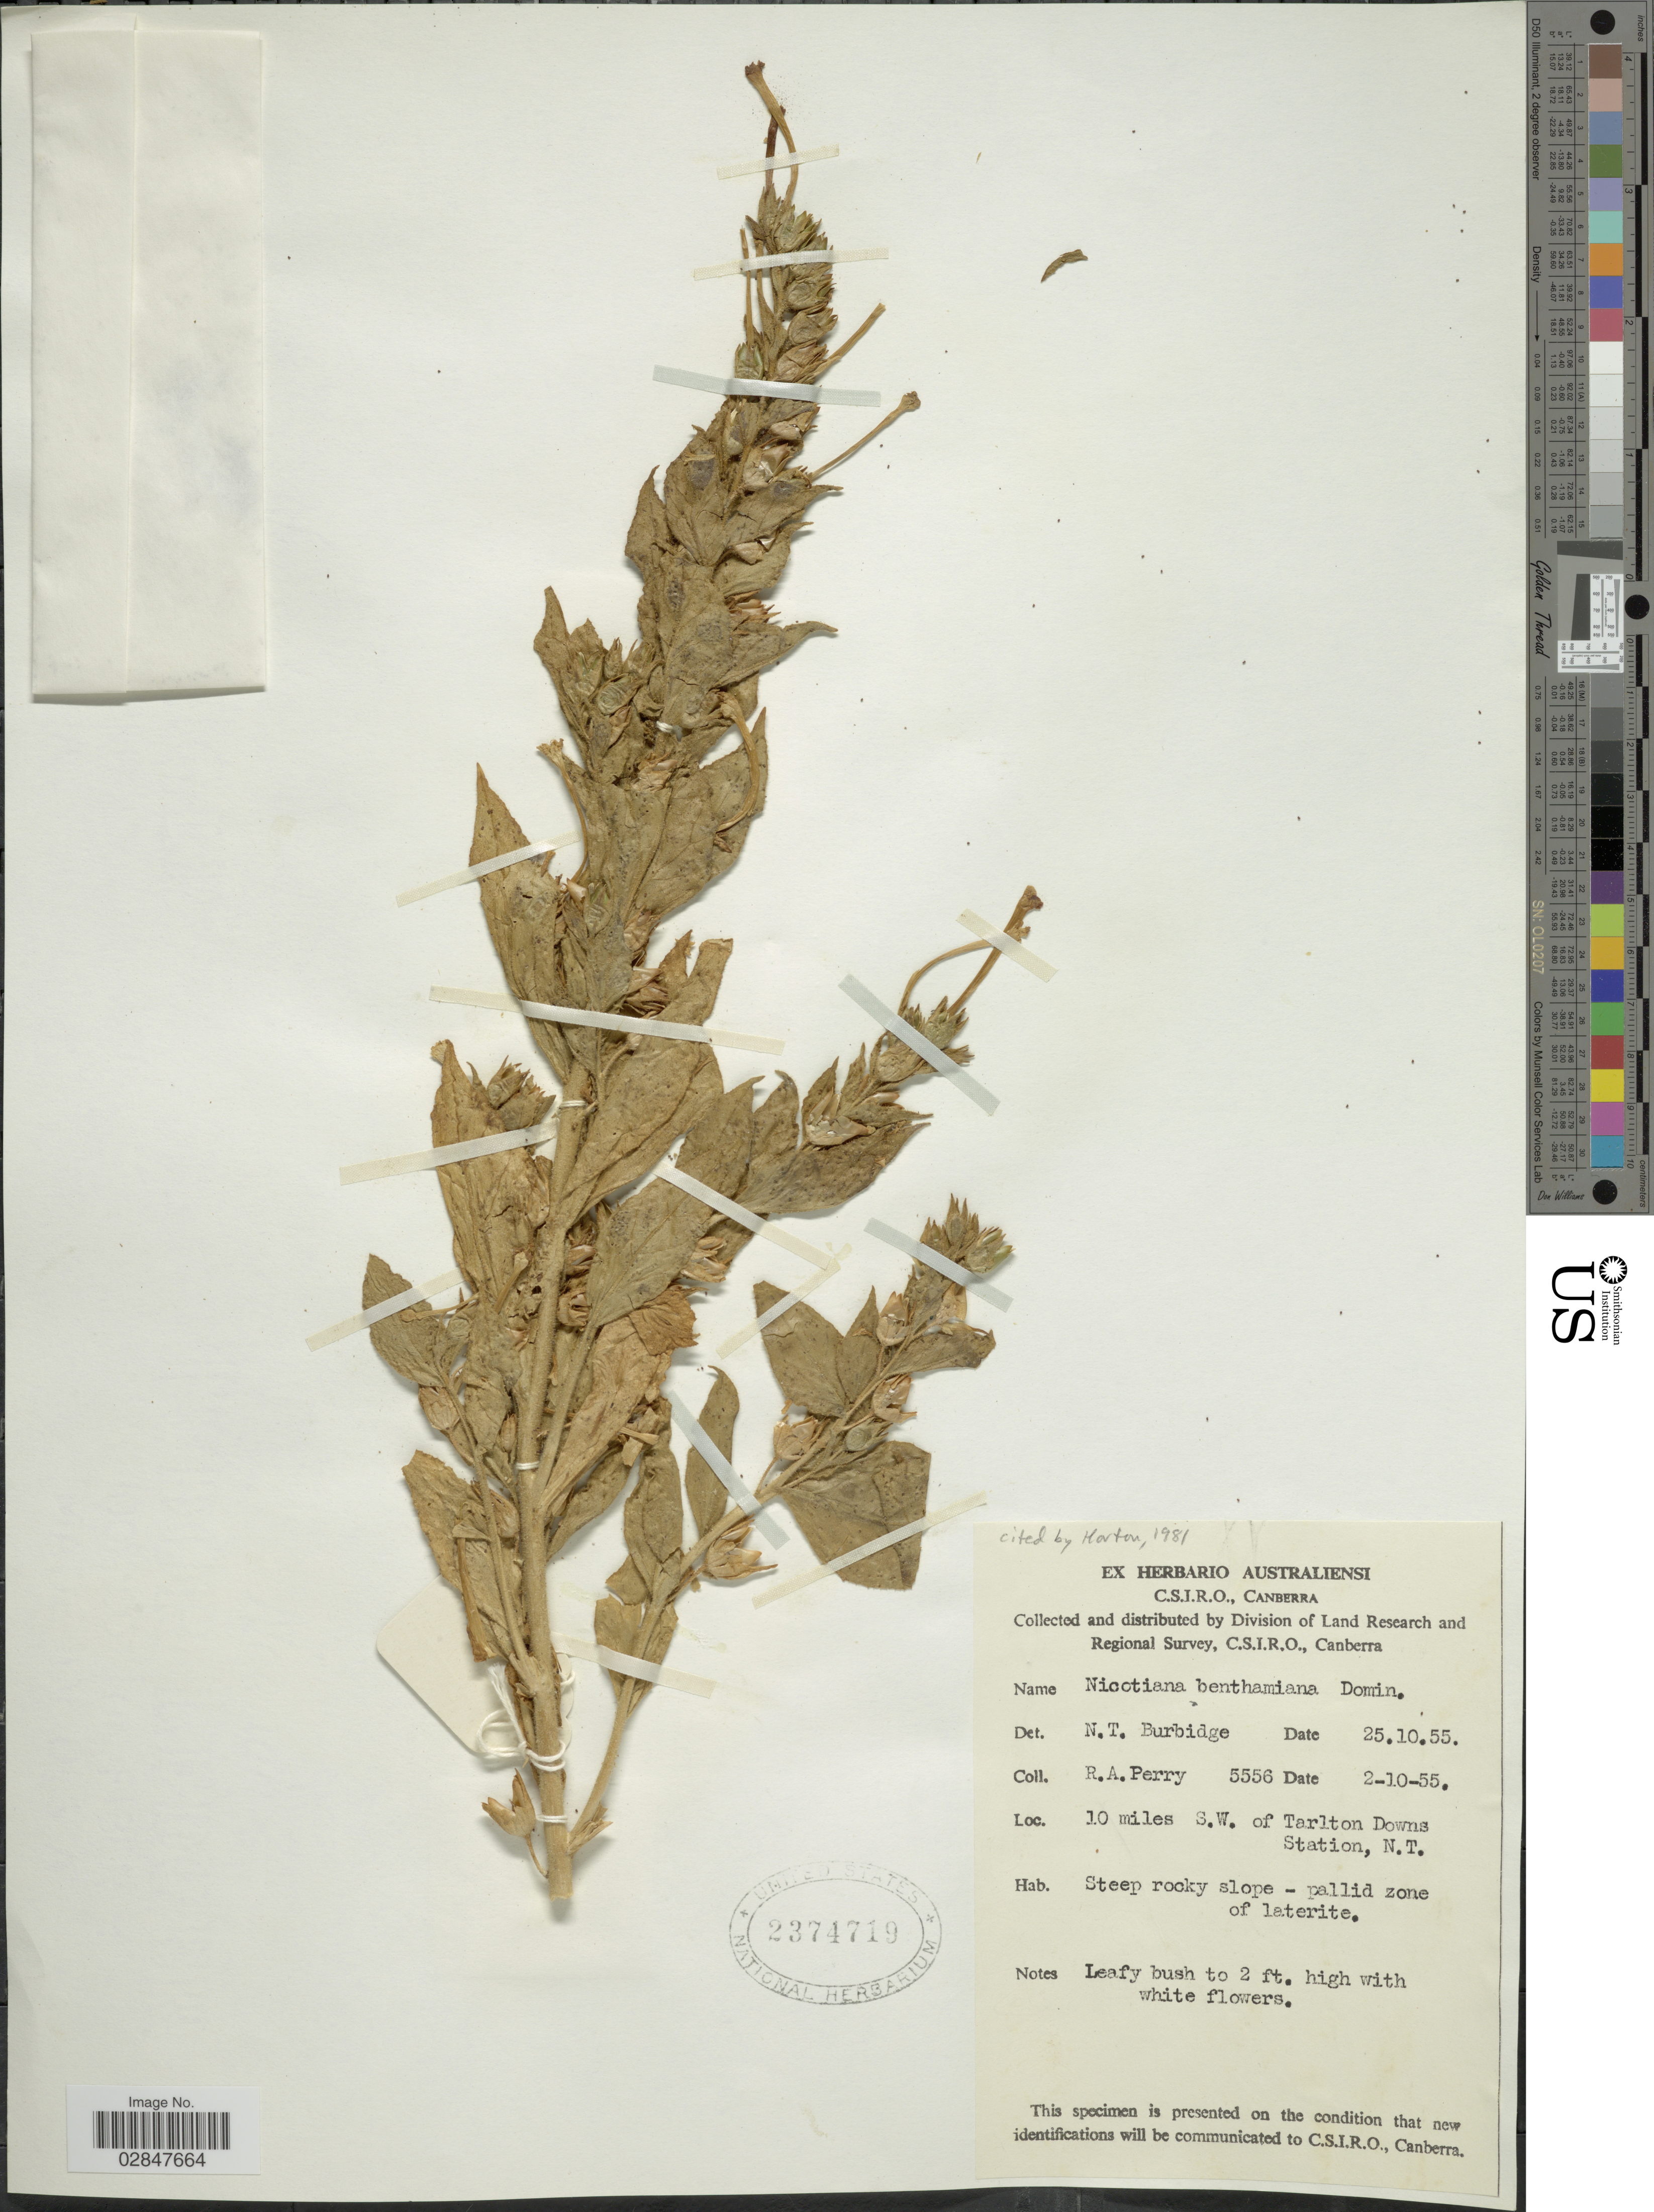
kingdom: Plantae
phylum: Tracheophyta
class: Magnoliopsida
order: Solanales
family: Solanaceae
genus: Nicotiana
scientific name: Nicotiana benthamiana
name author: Domin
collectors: Perry, R. A.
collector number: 5556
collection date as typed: Transcribed d/m/y: 2/10/55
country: Australia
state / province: Northern Territory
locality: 10 miles S.W. of Tarlton Downs Station, N. T.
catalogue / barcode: US 2374719